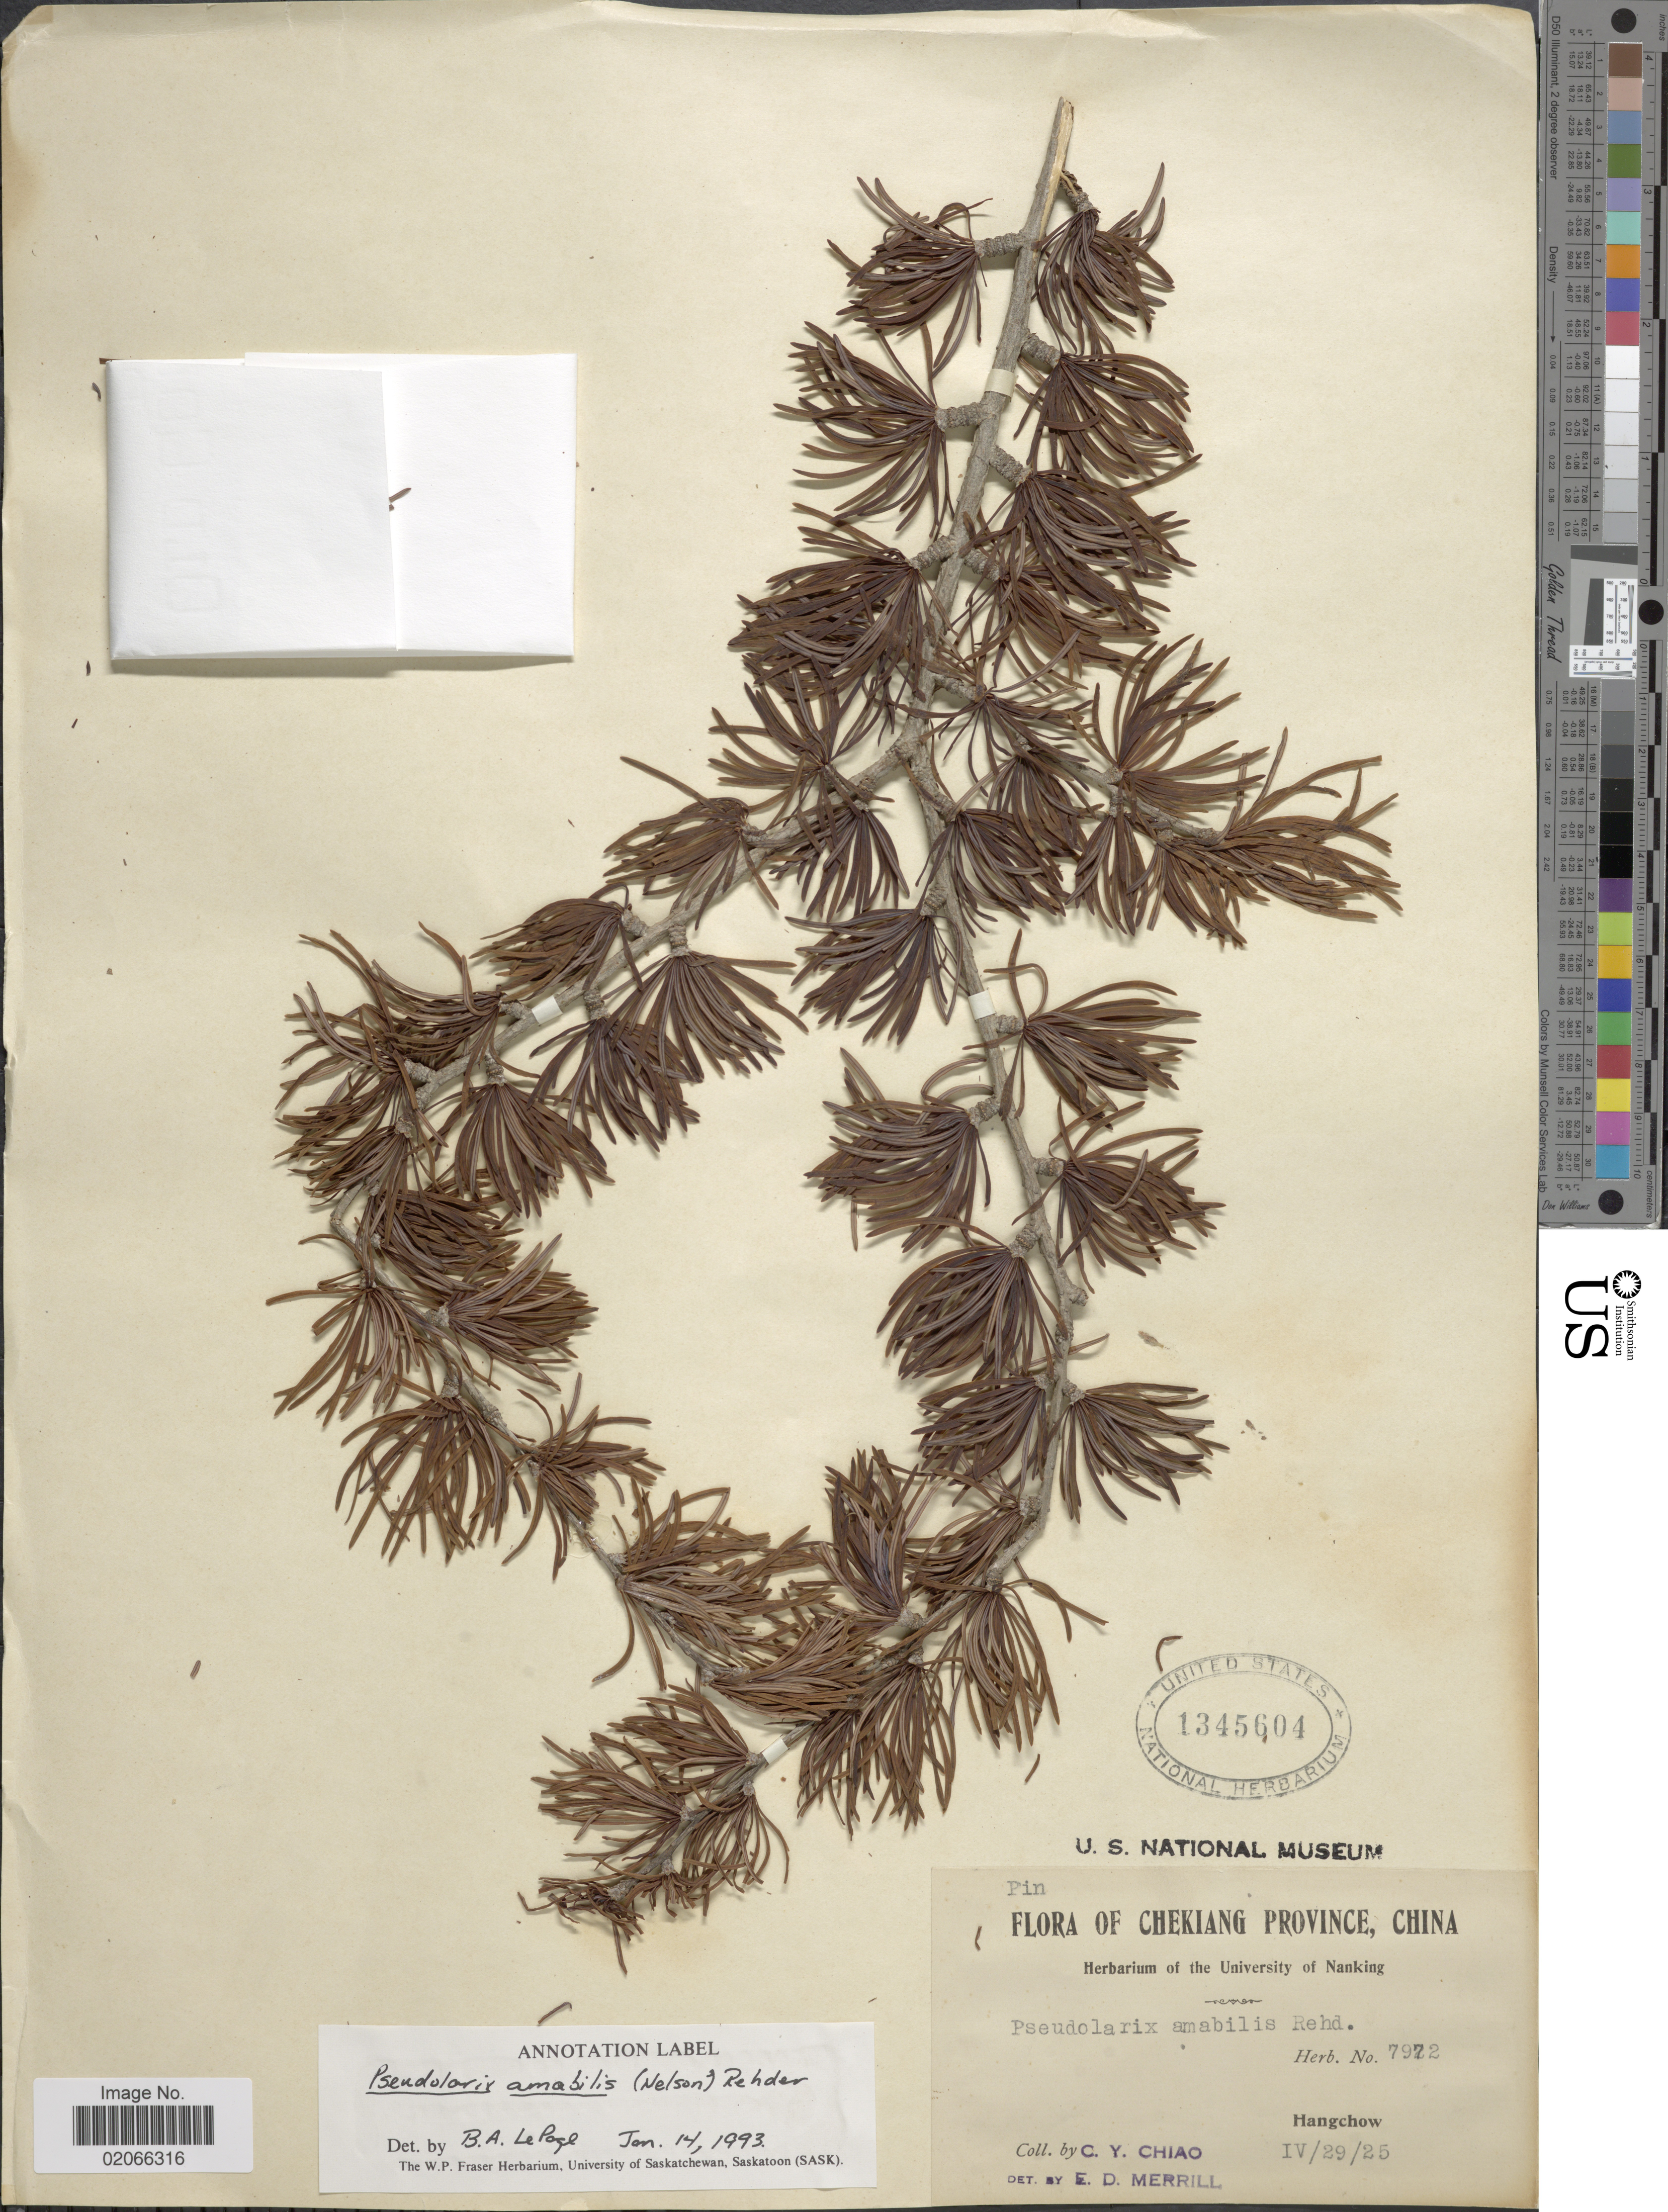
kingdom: Plantae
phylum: Tracheophyta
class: Pinopsida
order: Pinales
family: Pinaceae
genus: Pseudolarix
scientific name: Pseudolarix amabilis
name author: Rehder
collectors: R. C. Ching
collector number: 7972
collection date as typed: Transcribed d/m/y: 29/4/25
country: China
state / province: Zhejiang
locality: Chekiang Province, Hangchow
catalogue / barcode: US 1345604